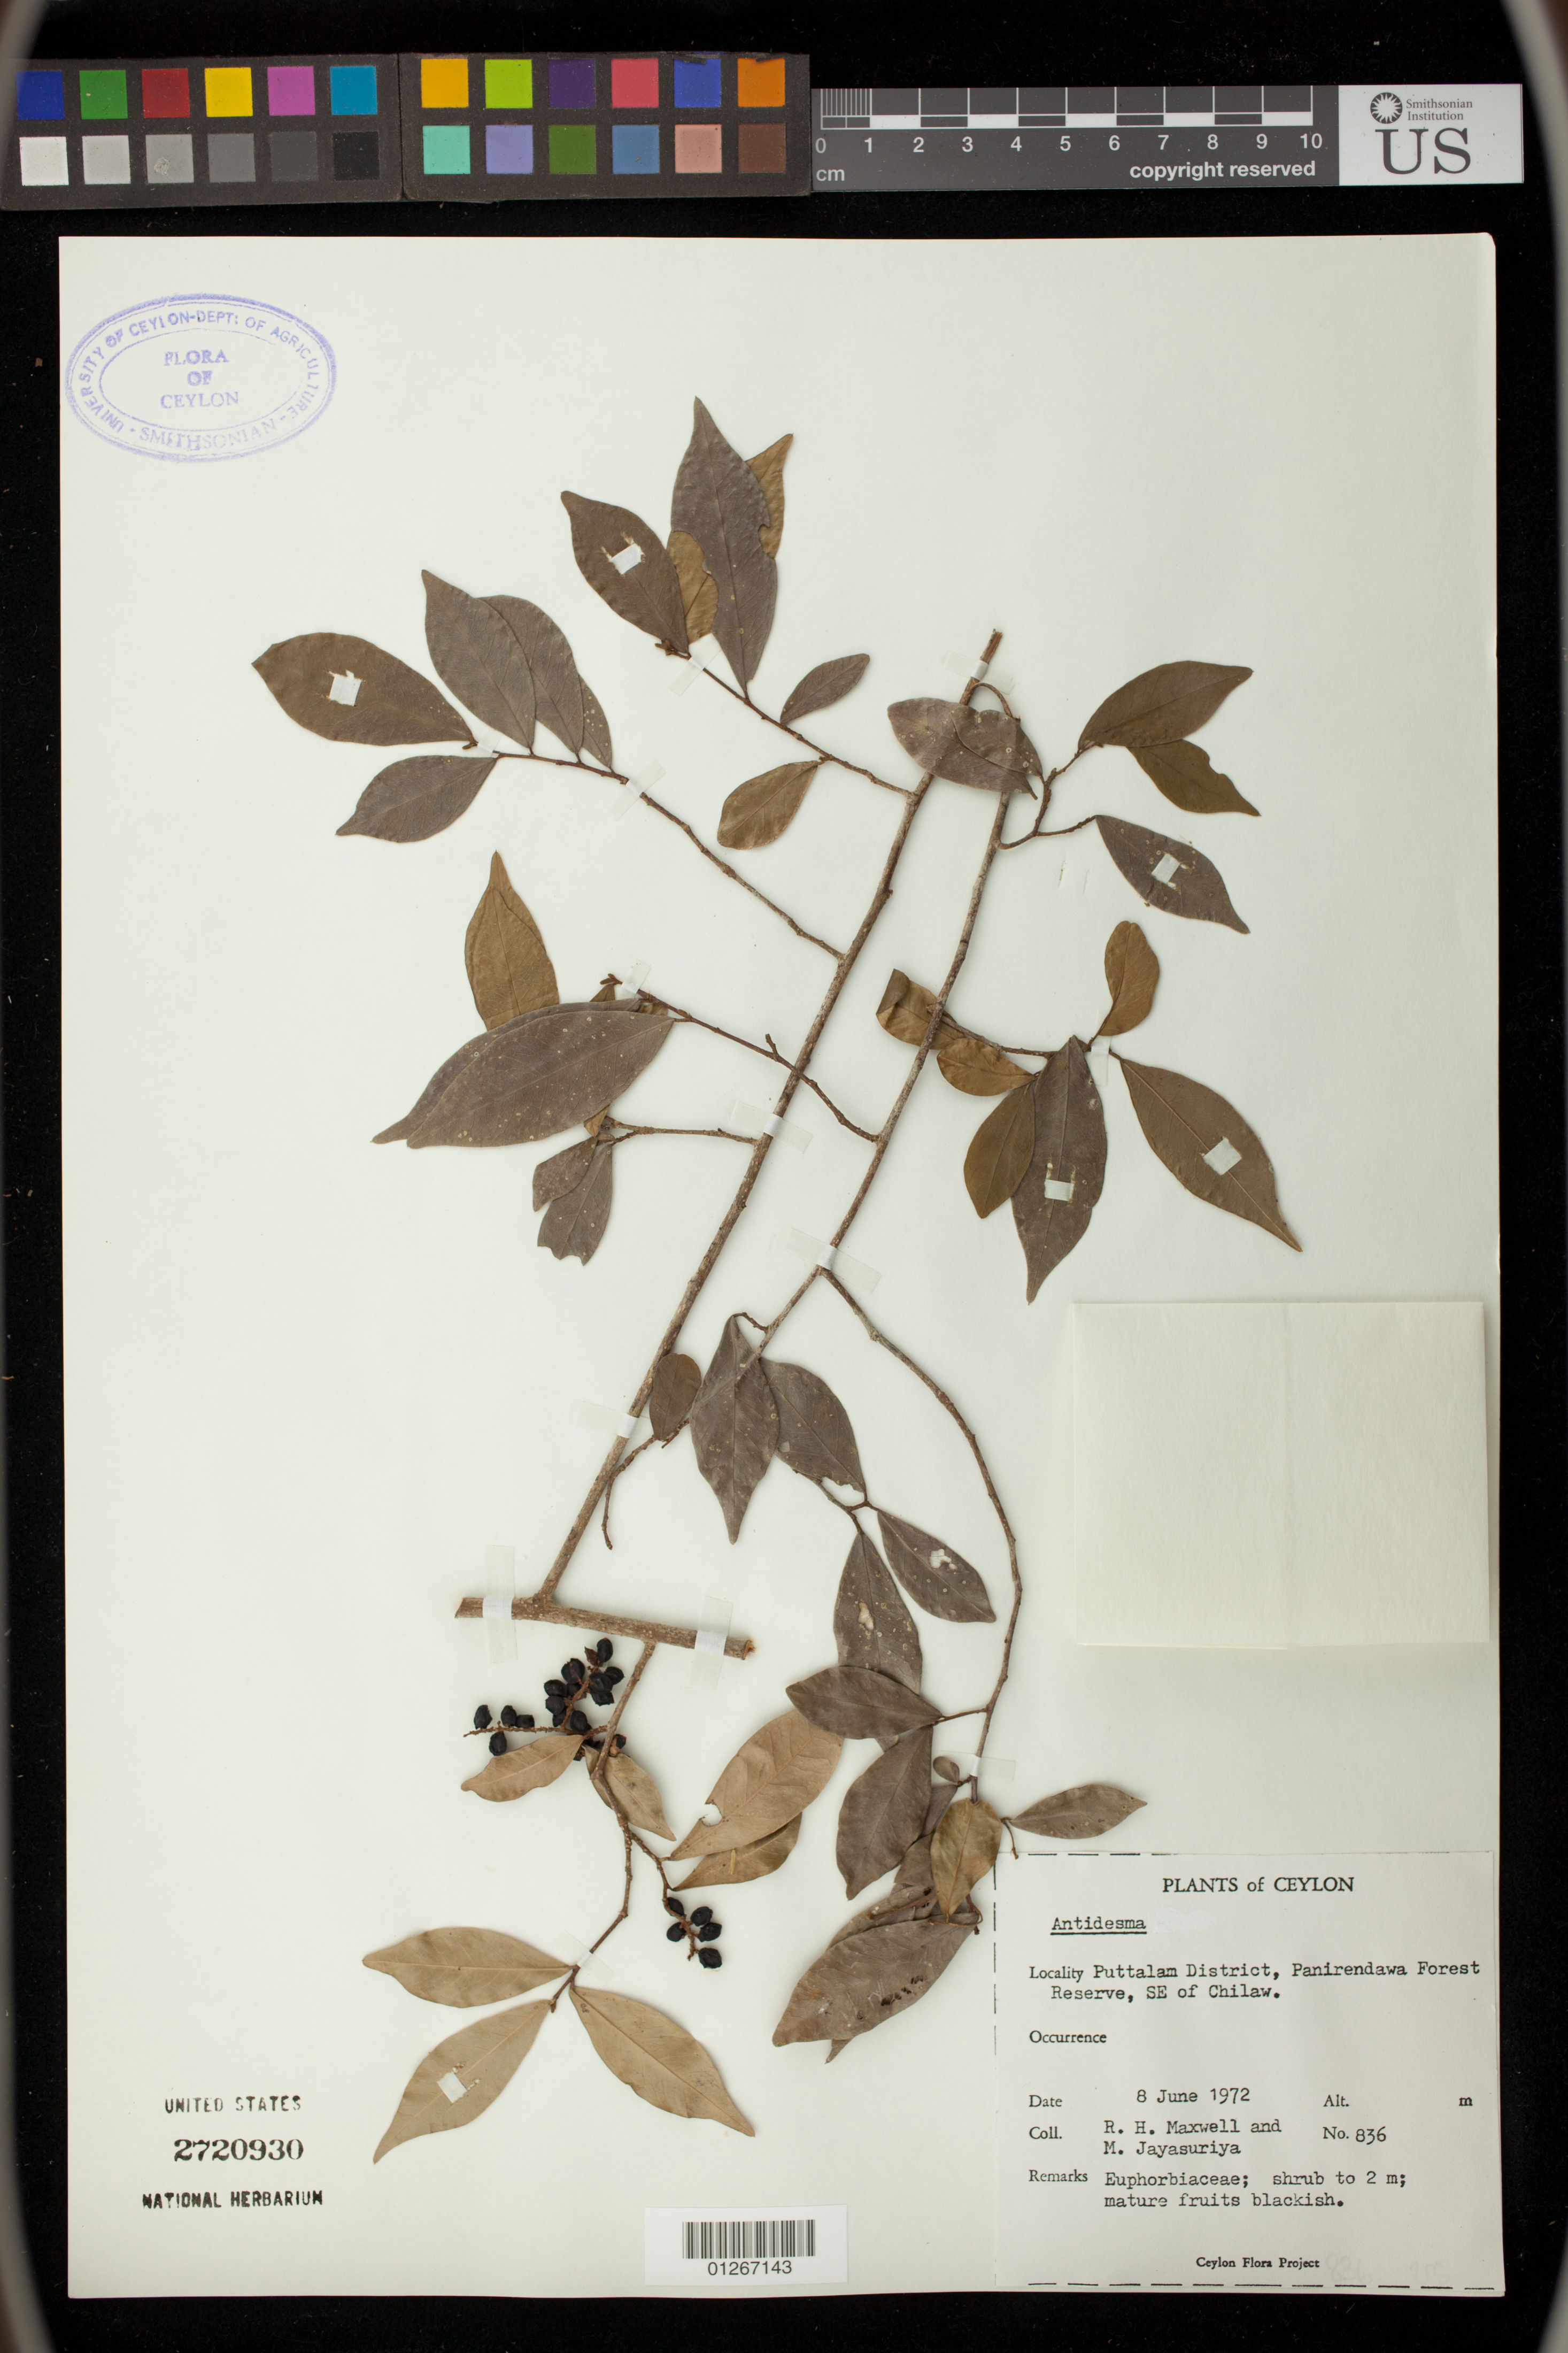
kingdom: Plantae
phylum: Tracheophyta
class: Magnoliopsida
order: Malpighiales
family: Phyllanthaceae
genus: Antidesma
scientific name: Antidesma sp.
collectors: R. H. Maxwell & M. Jayasuriya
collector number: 836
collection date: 1972-06-08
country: Sri Lanka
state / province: North Western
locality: Puttalam District, Panirendawa Forest Reserve, SE of Chilaw.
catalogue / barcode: US 2720930